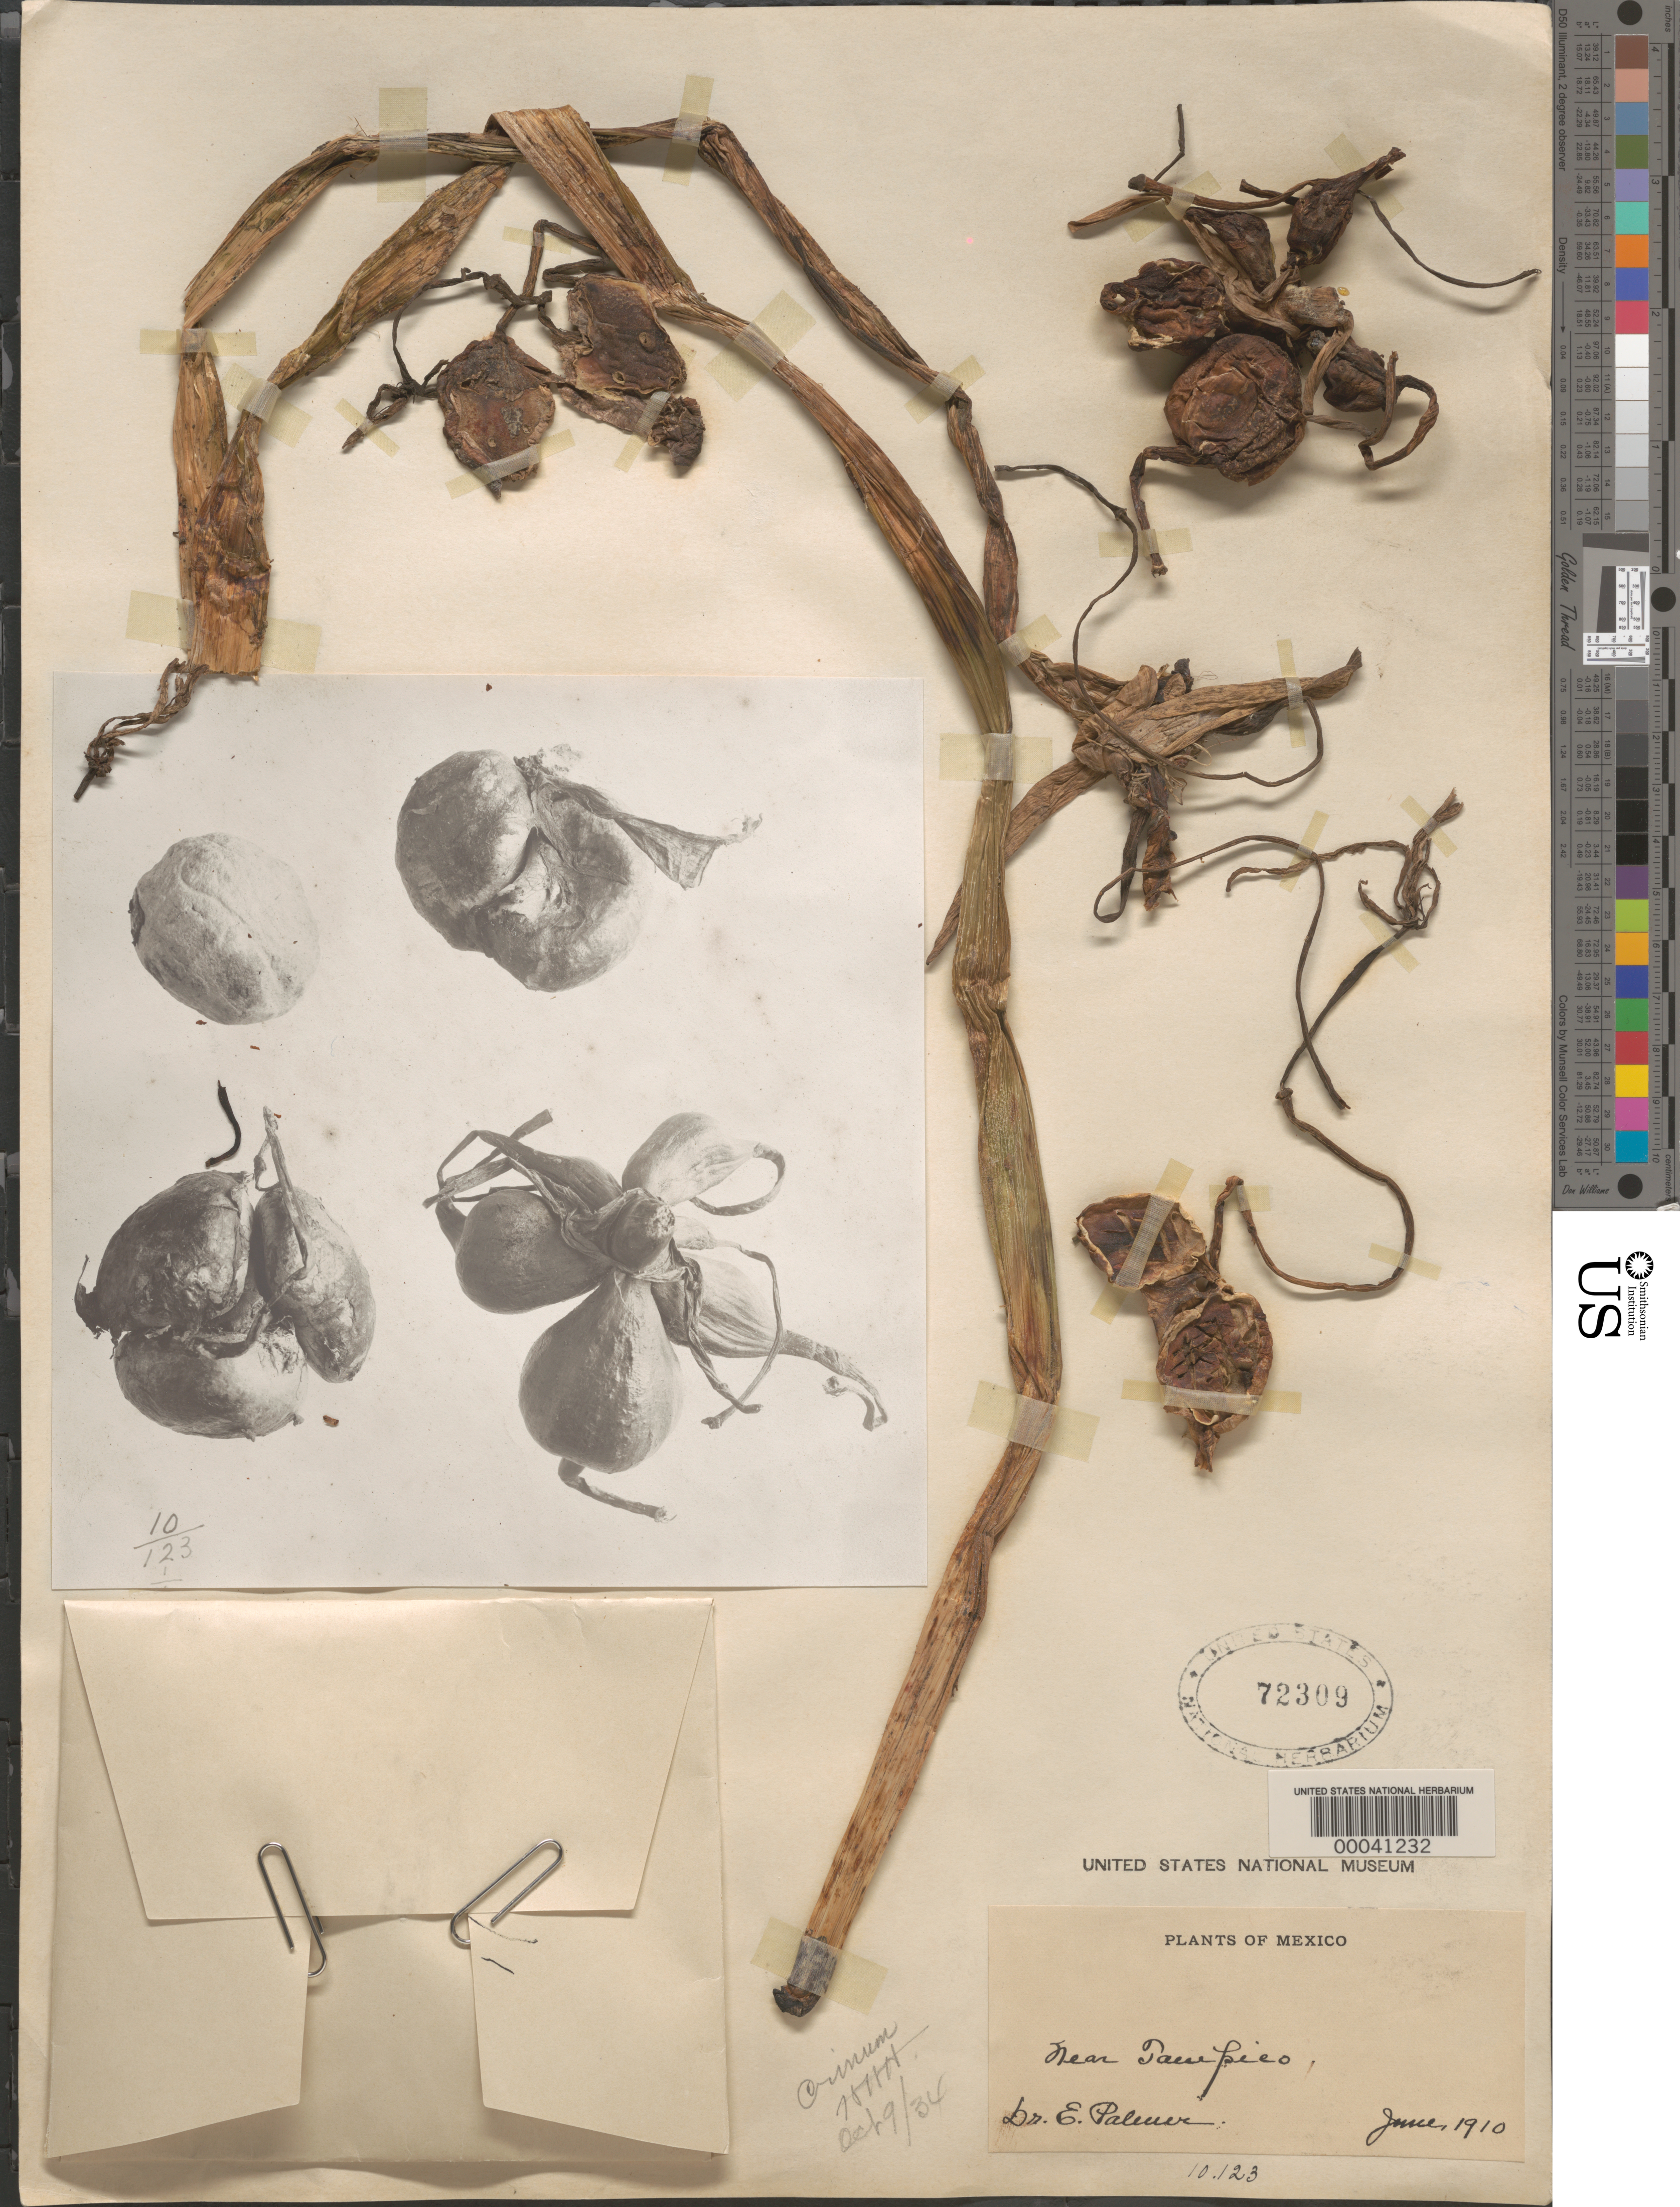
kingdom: Plantae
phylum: Tracheophyta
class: Liliopsida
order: Asparagales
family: Amaryllidaceae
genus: Crinum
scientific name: Crinum sp.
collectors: E. Palmer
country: Mexico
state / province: Tamaulipas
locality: Near tampico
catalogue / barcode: US 72309